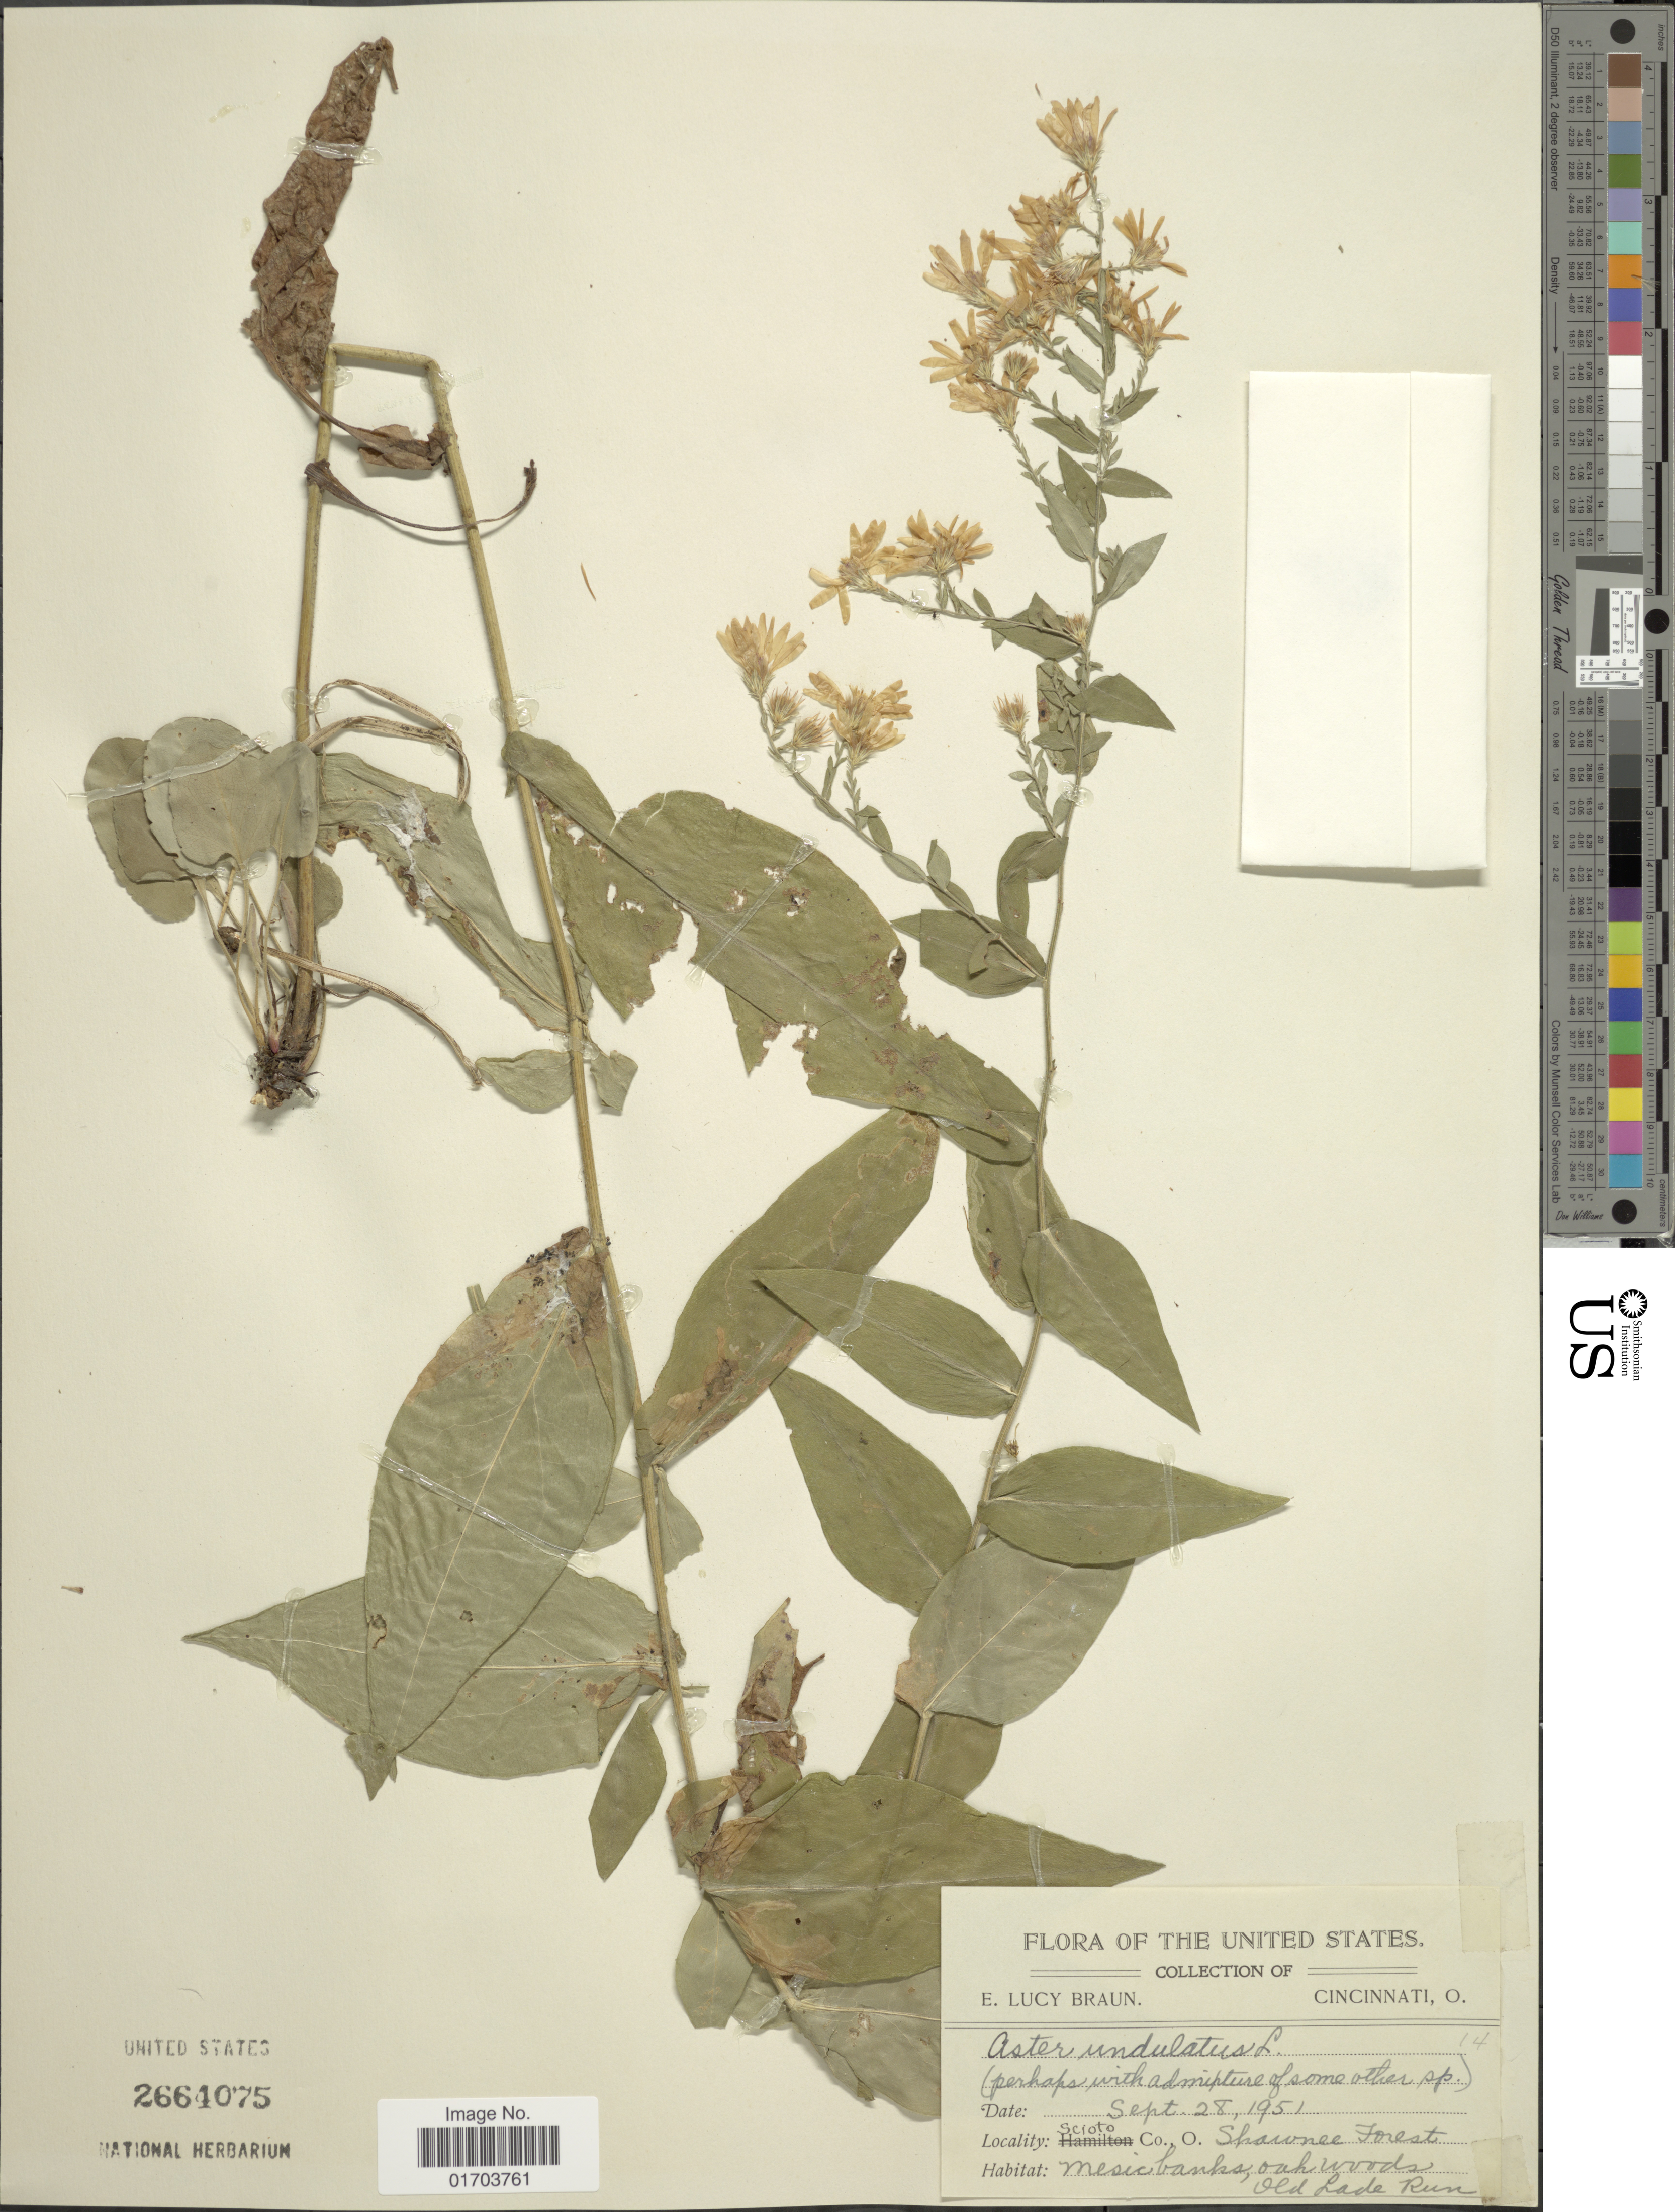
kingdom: Plantae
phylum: Tracheophyta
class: Magnoliopsida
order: Asterales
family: Asteraceae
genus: Symphyotrichum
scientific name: Symphyotrichum undulatum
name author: (L.) G.L. Nesom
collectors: E. L. Braun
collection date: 1951-09-28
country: United States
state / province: Ohio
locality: Scioto Co., Shawnee Forest Mesic banks, oak woods Old Lade Run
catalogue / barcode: US 2664075